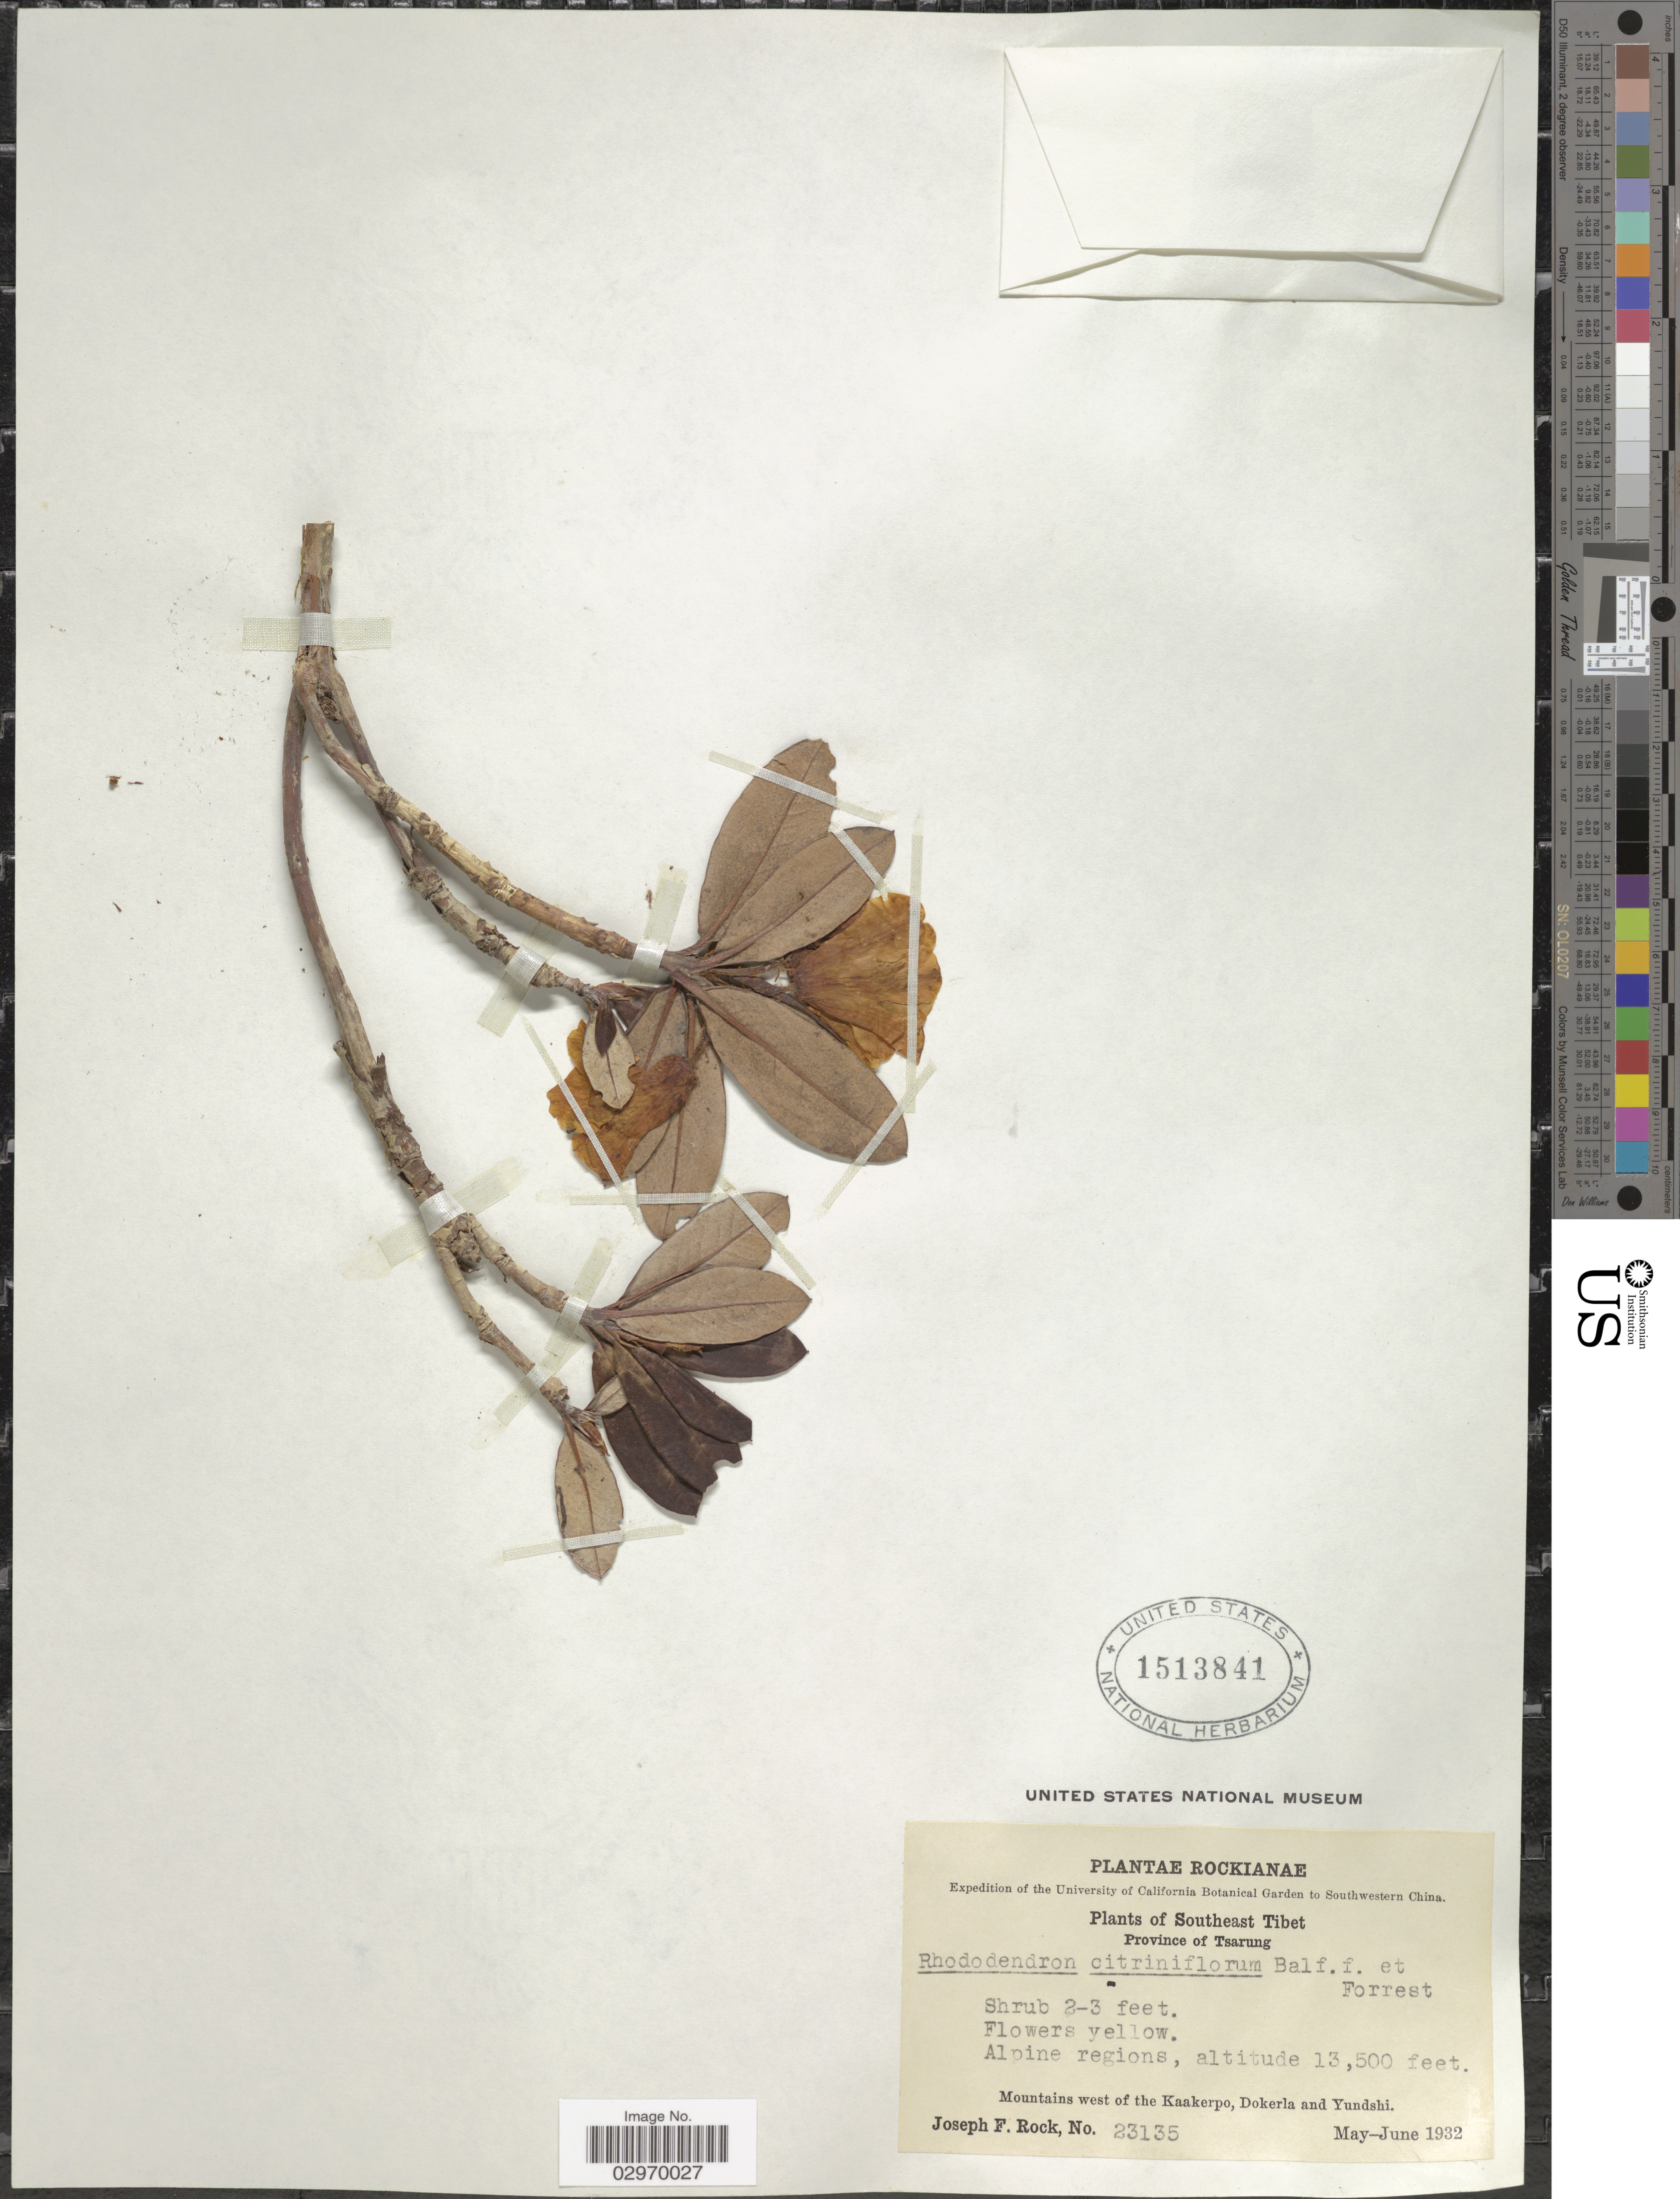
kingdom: Plantae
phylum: Tracheophyta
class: Magnoliopsida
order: Ericales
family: Ericaceae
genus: Rhododendron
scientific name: Rhododendron citriniflorum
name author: Balf. f. & Forrest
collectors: J. F. Rock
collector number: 23135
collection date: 1932-05/1932-06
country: China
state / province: Xizang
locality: Southwestern China. Southeast Tibet. Province of Tsarung. Alpine regions. Mountains west of Kaakerpo, Dokerla and Yundshi.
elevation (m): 4115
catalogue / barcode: US 1513841